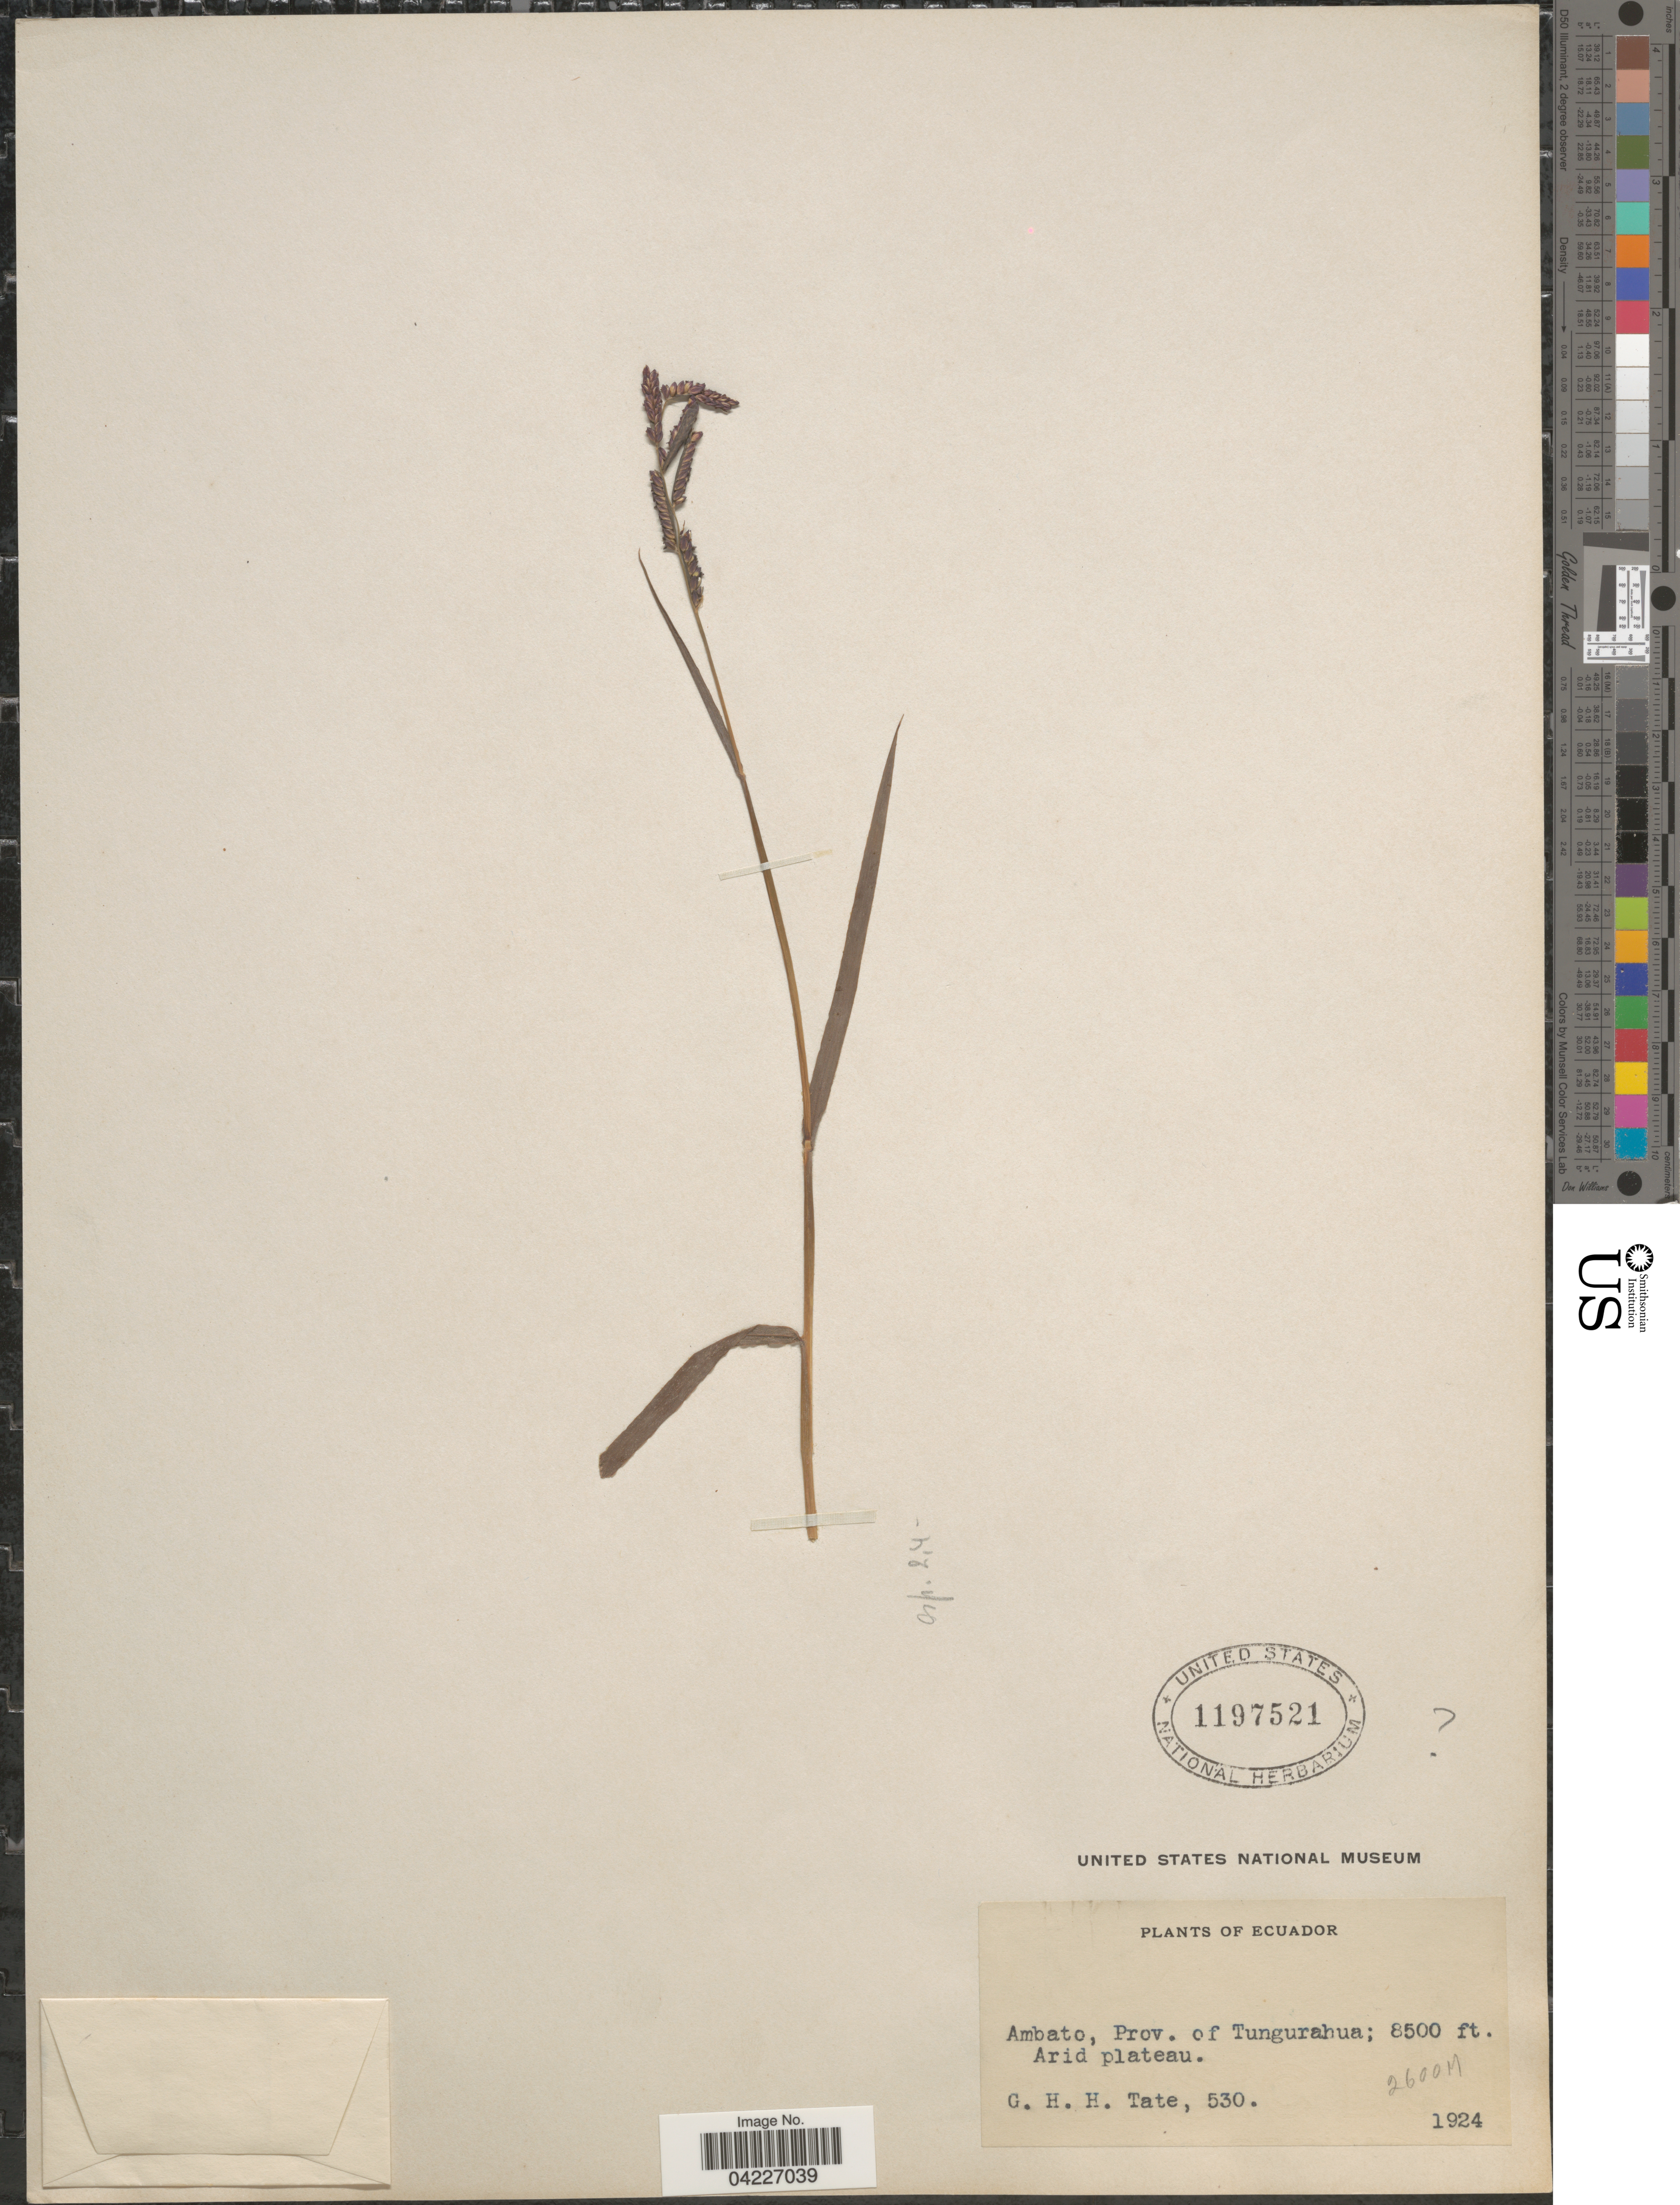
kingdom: Plantae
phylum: Tracheophyta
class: Liliopsida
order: Poales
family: Poaceae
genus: Paspalum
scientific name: Paspalum sp.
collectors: G. H. H.Tate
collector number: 530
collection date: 1924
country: Ecuador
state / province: Tungurahua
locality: Ambato, Prov. of Tungurahua. Arid plateau.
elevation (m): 2591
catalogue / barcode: US 1197521